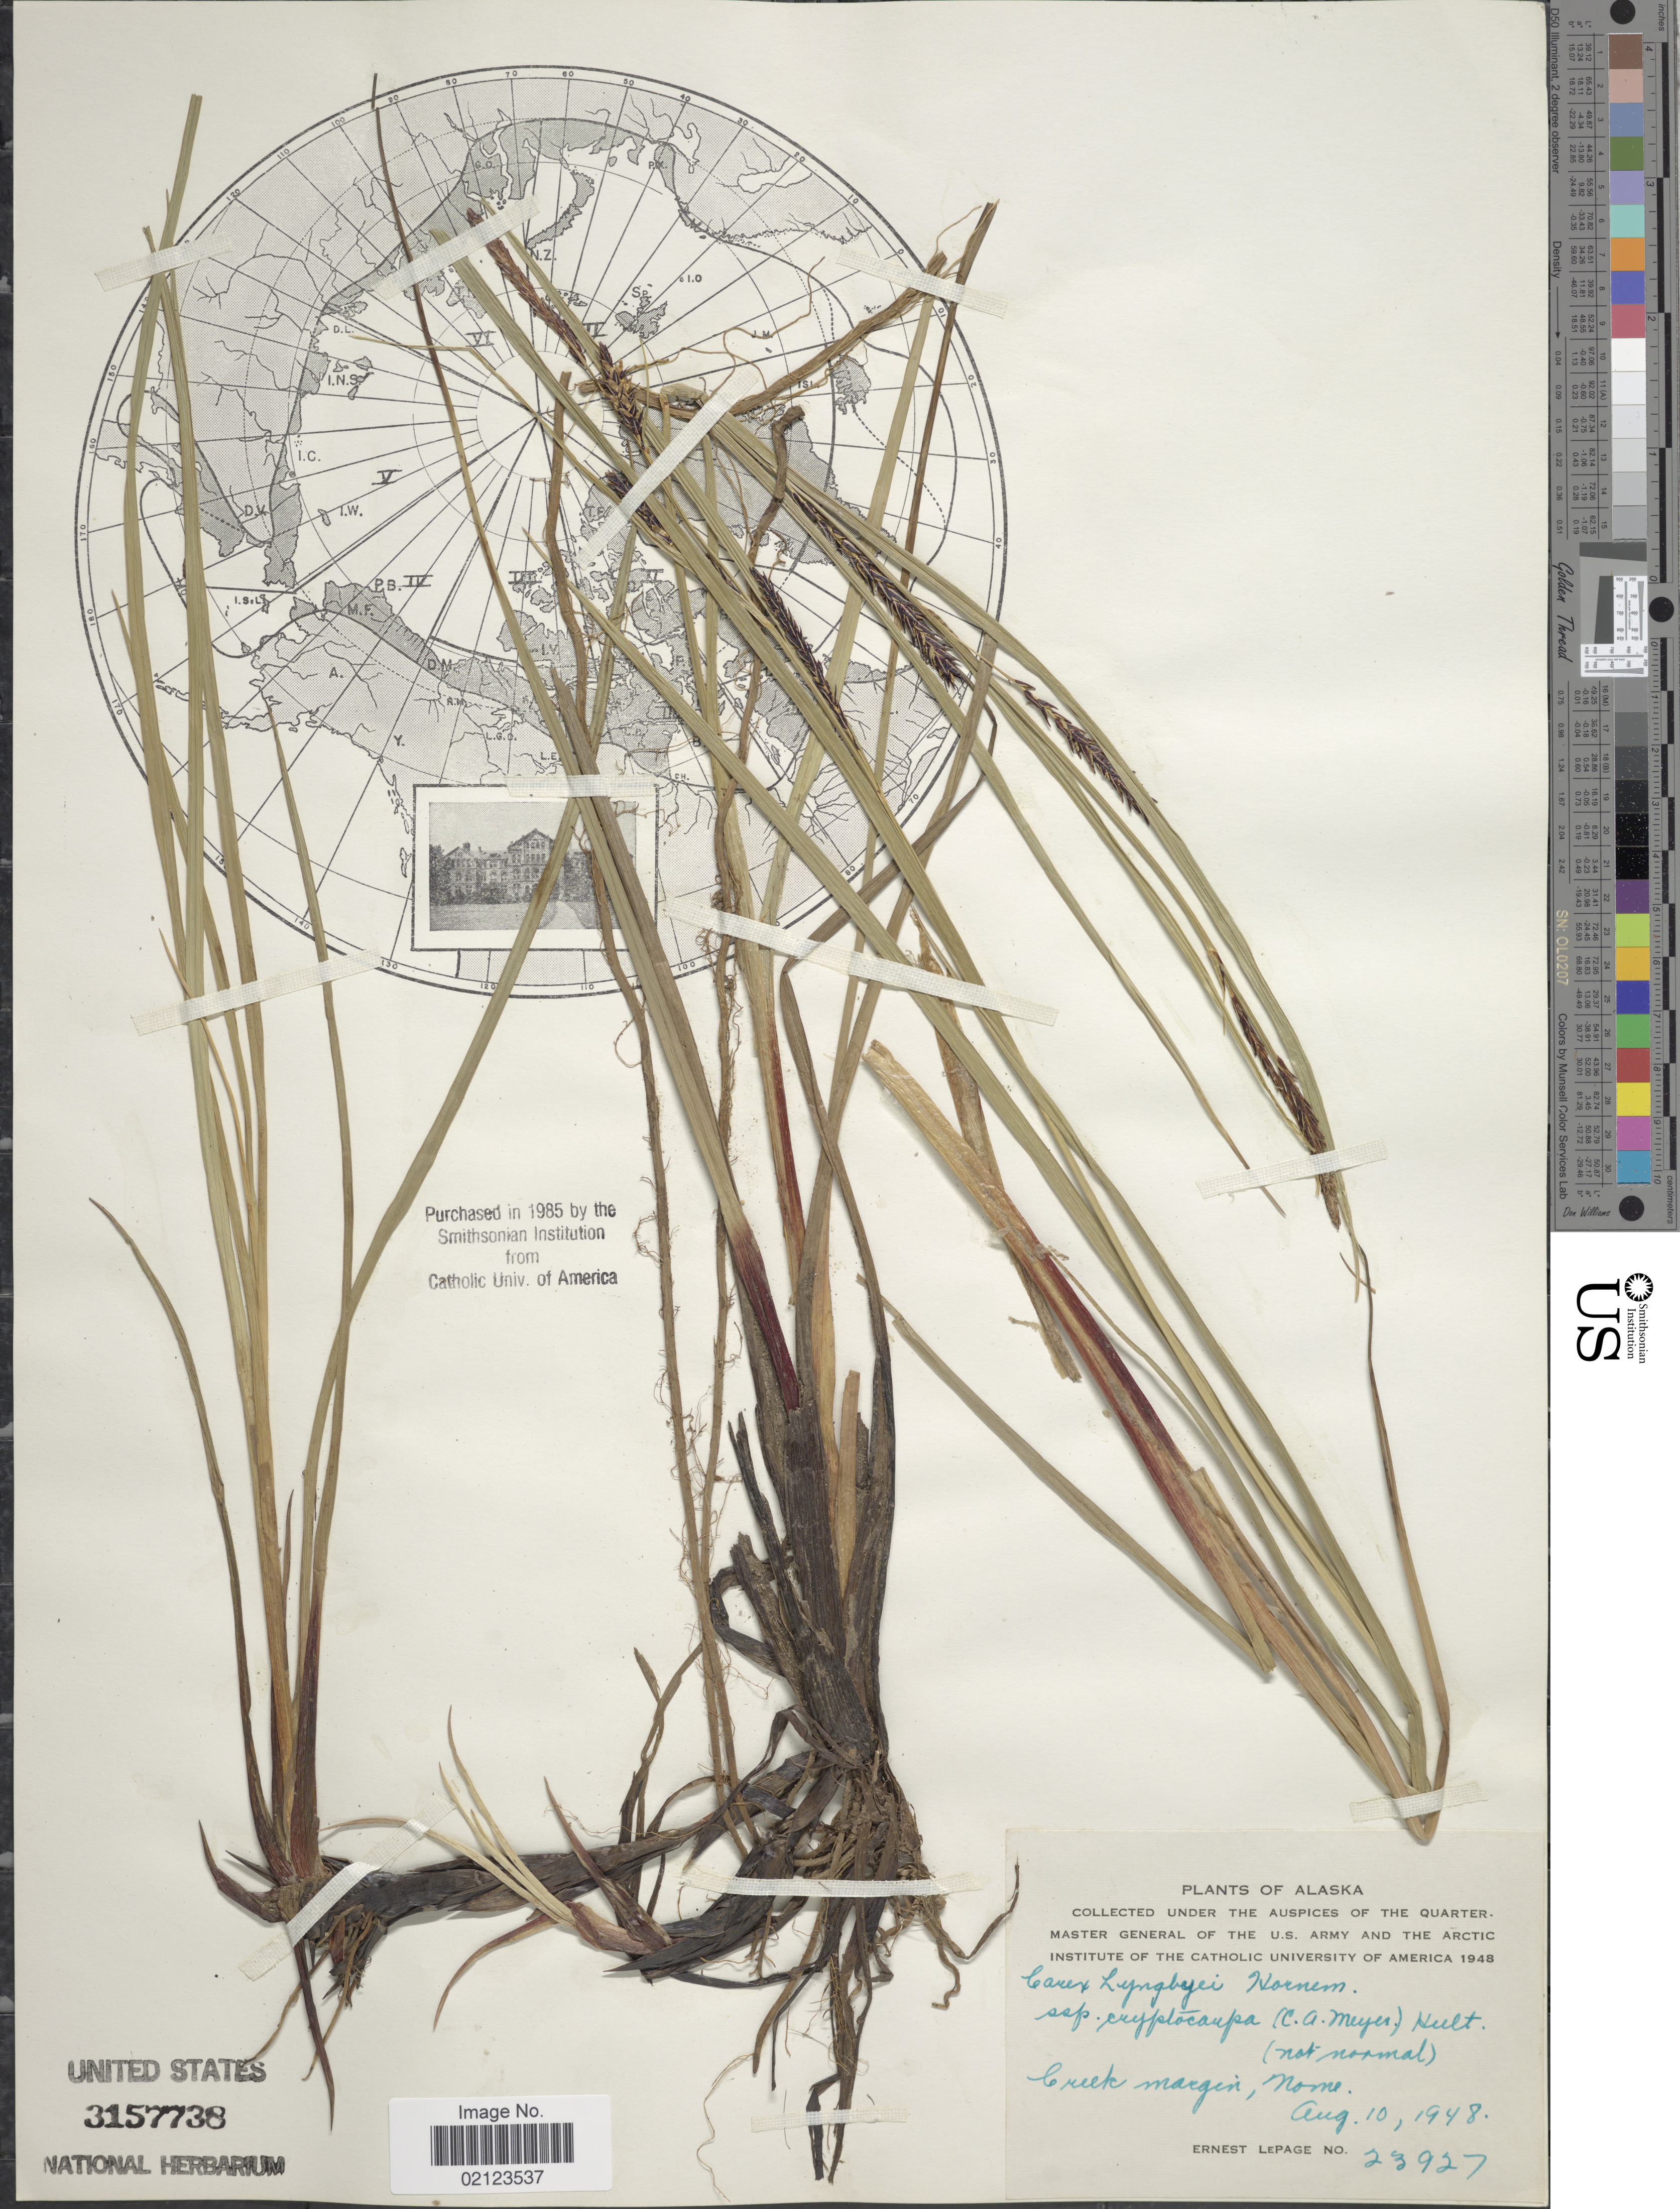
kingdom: Plantae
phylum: Tracheophyta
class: Liliopsida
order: Poales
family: Cyperaceae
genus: Carex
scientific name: Carex lyngbyei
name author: Hornem.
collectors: E. Lepage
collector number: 23927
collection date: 1948-08-10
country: United States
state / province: Alaska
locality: Creek margin, Nome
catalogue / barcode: US 3157738